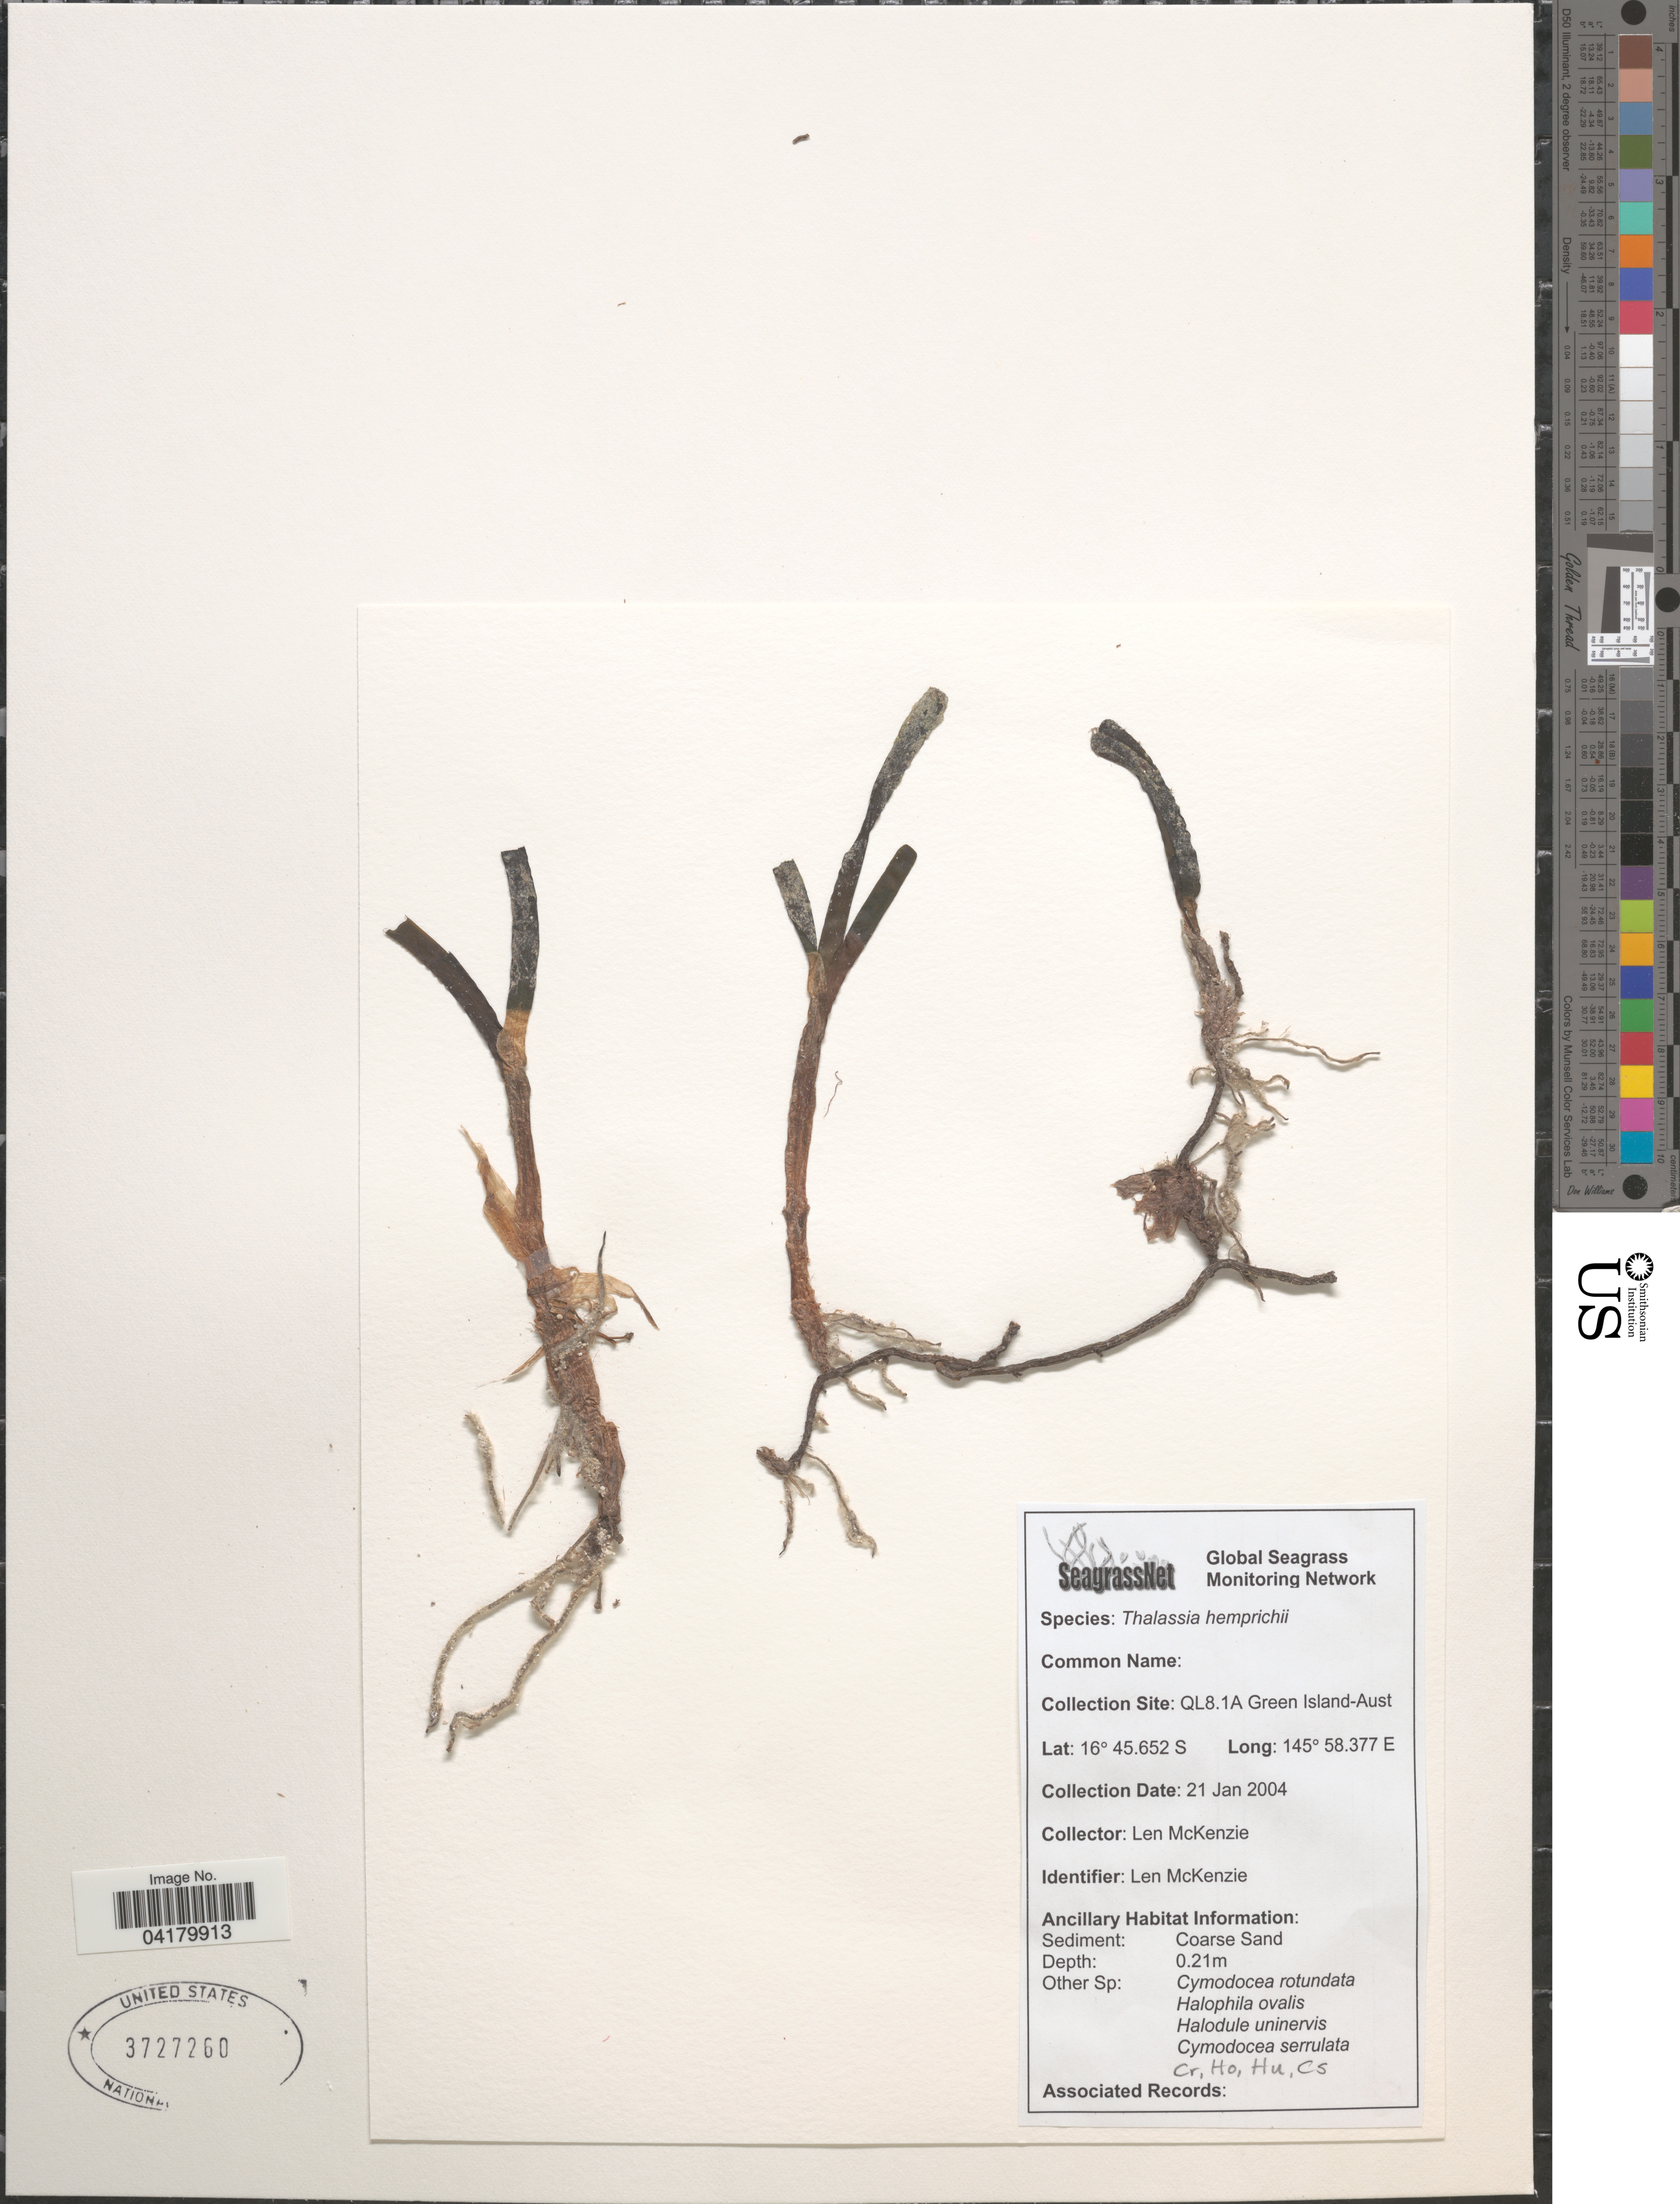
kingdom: Plantae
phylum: Tracheophyta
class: Liliopsida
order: Alismatales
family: Hydrocharitaceae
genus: Thalassia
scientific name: Thalassia hemprichii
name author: Asch.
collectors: L. McKenzie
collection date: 2004-01-21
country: Australia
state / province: Queensland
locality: Collection Site: QL8.1A Green Island.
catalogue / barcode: US 3727260